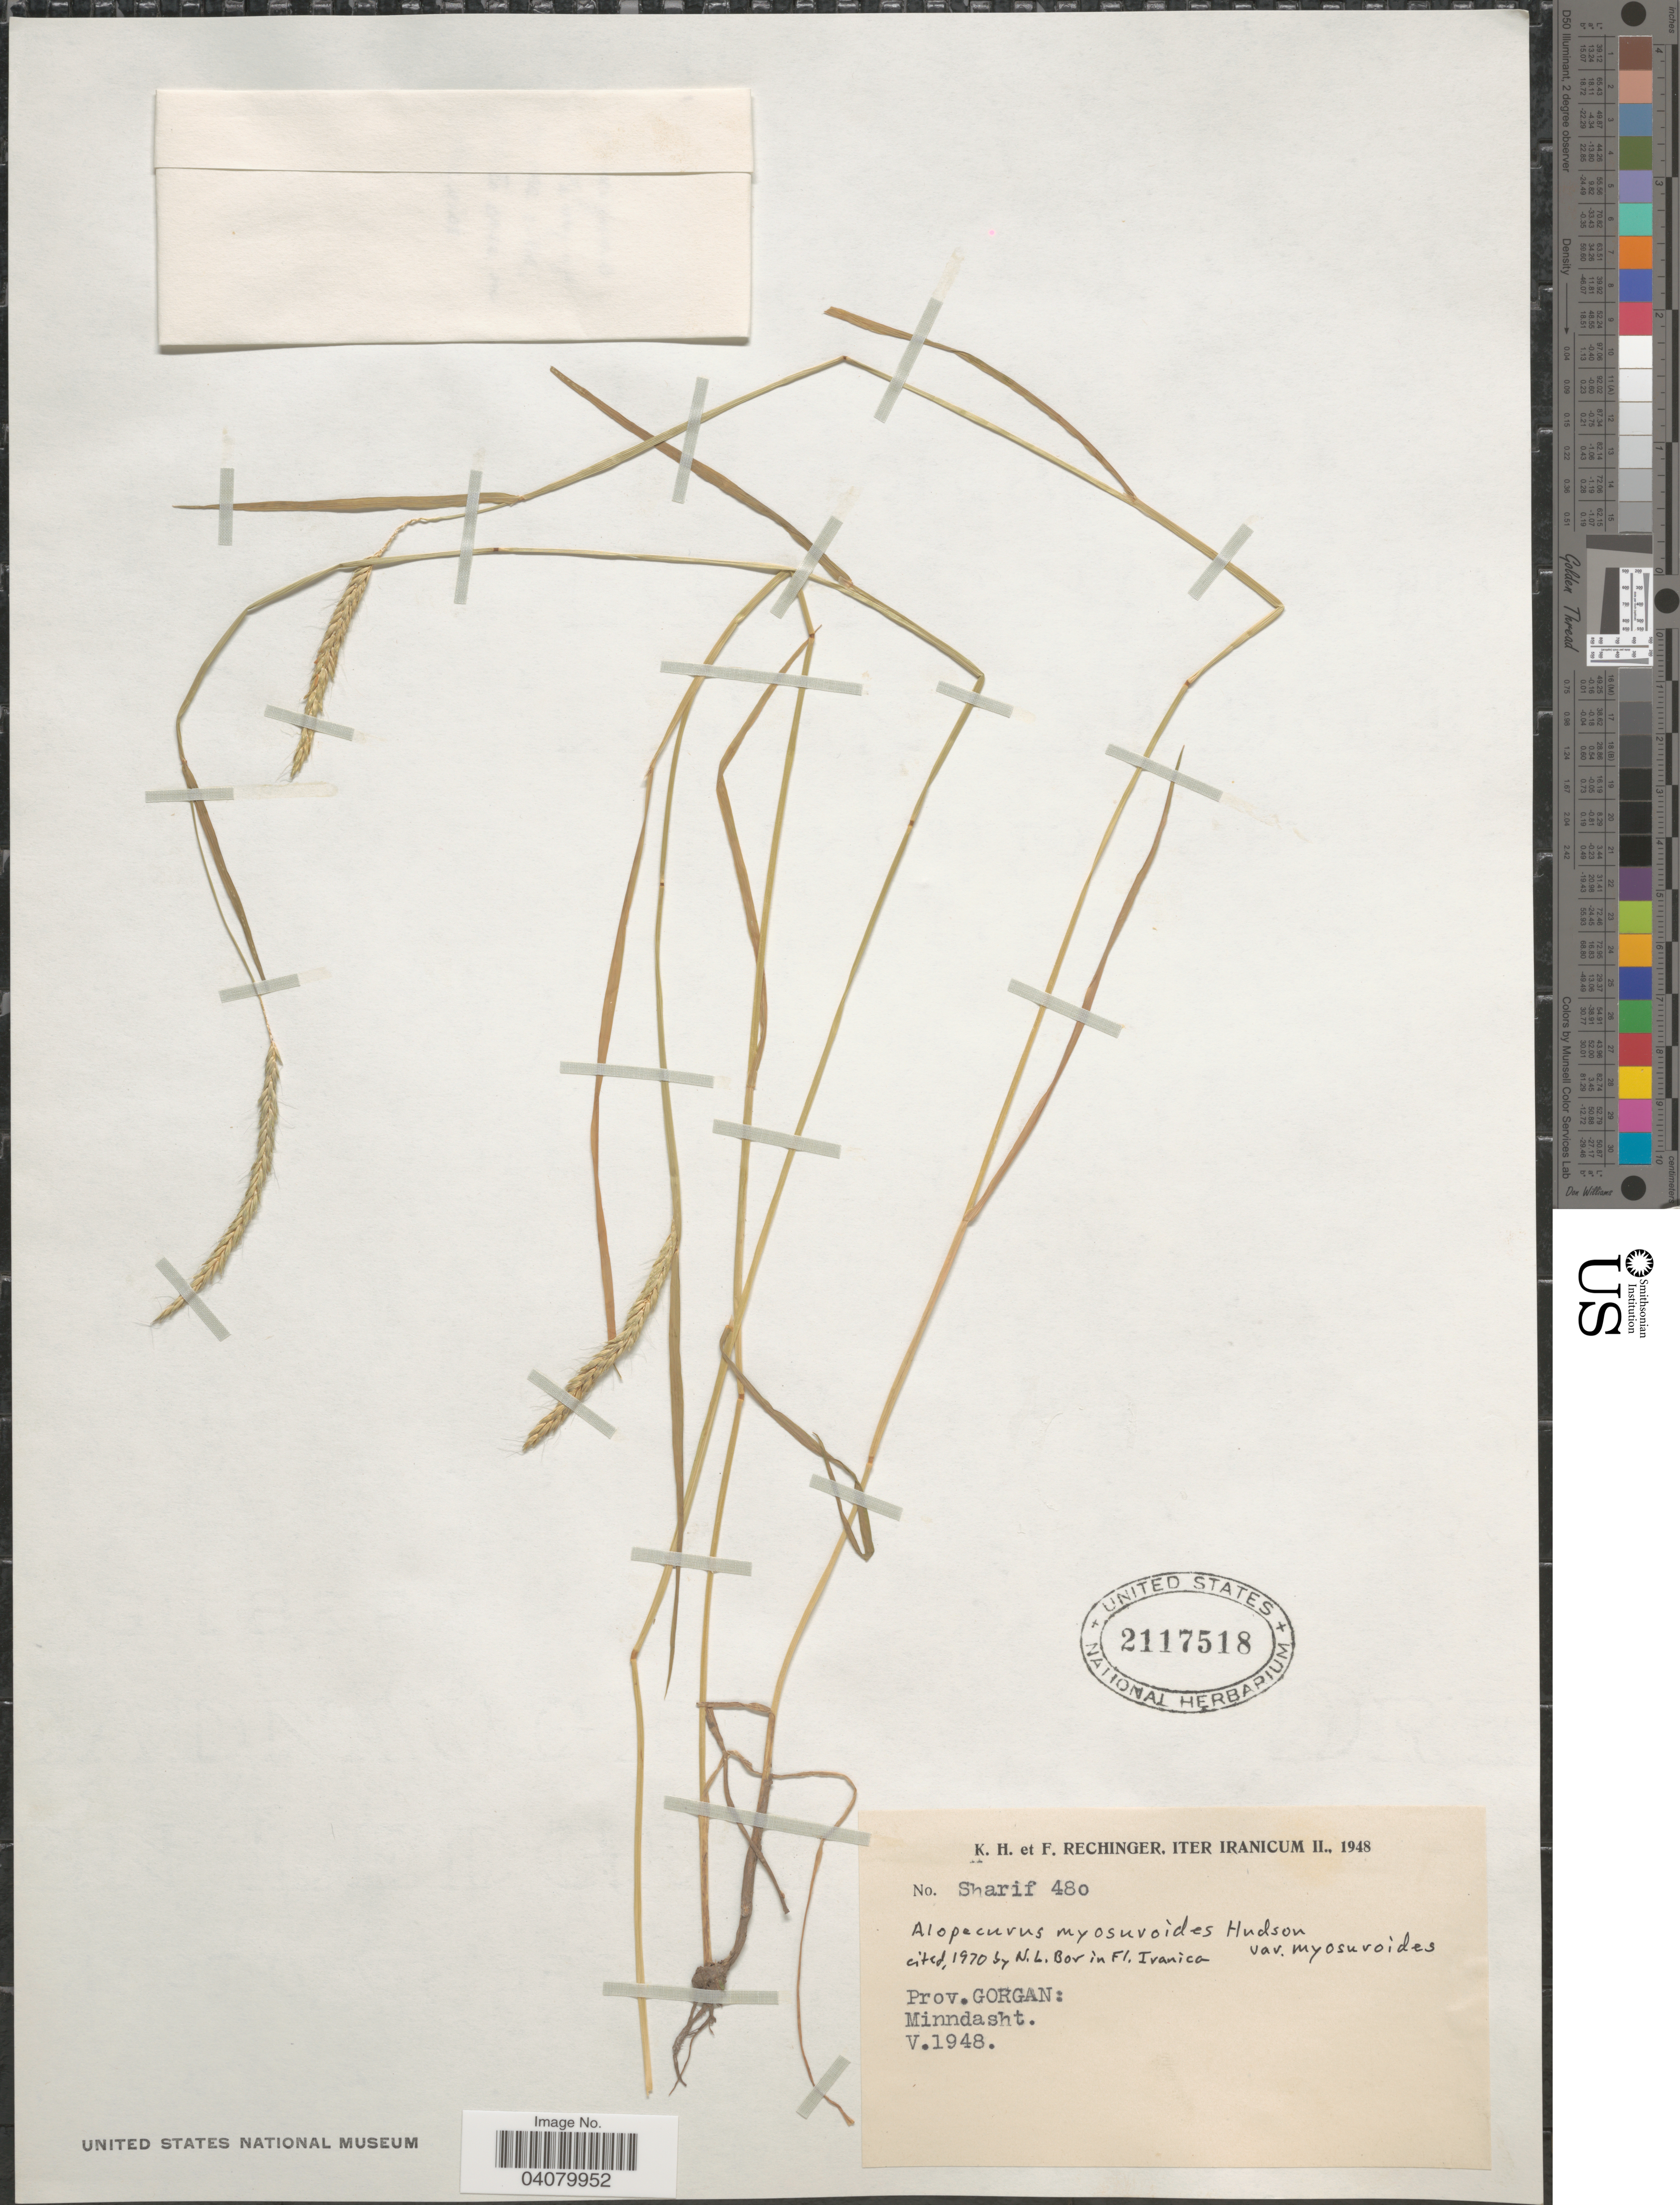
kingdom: Plantae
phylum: Tracheophyta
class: Liliopsida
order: Poales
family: Poaceae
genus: Alopecurus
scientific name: Alopecurus myosuroides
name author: Huds.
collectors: K. H. Rechinger & F. Rechinger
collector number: Sharif 480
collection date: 1948-05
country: Iran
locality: Iter Iranicum II., 1948. Prov. Gorgan: Minndasht.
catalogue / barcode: US 2117518